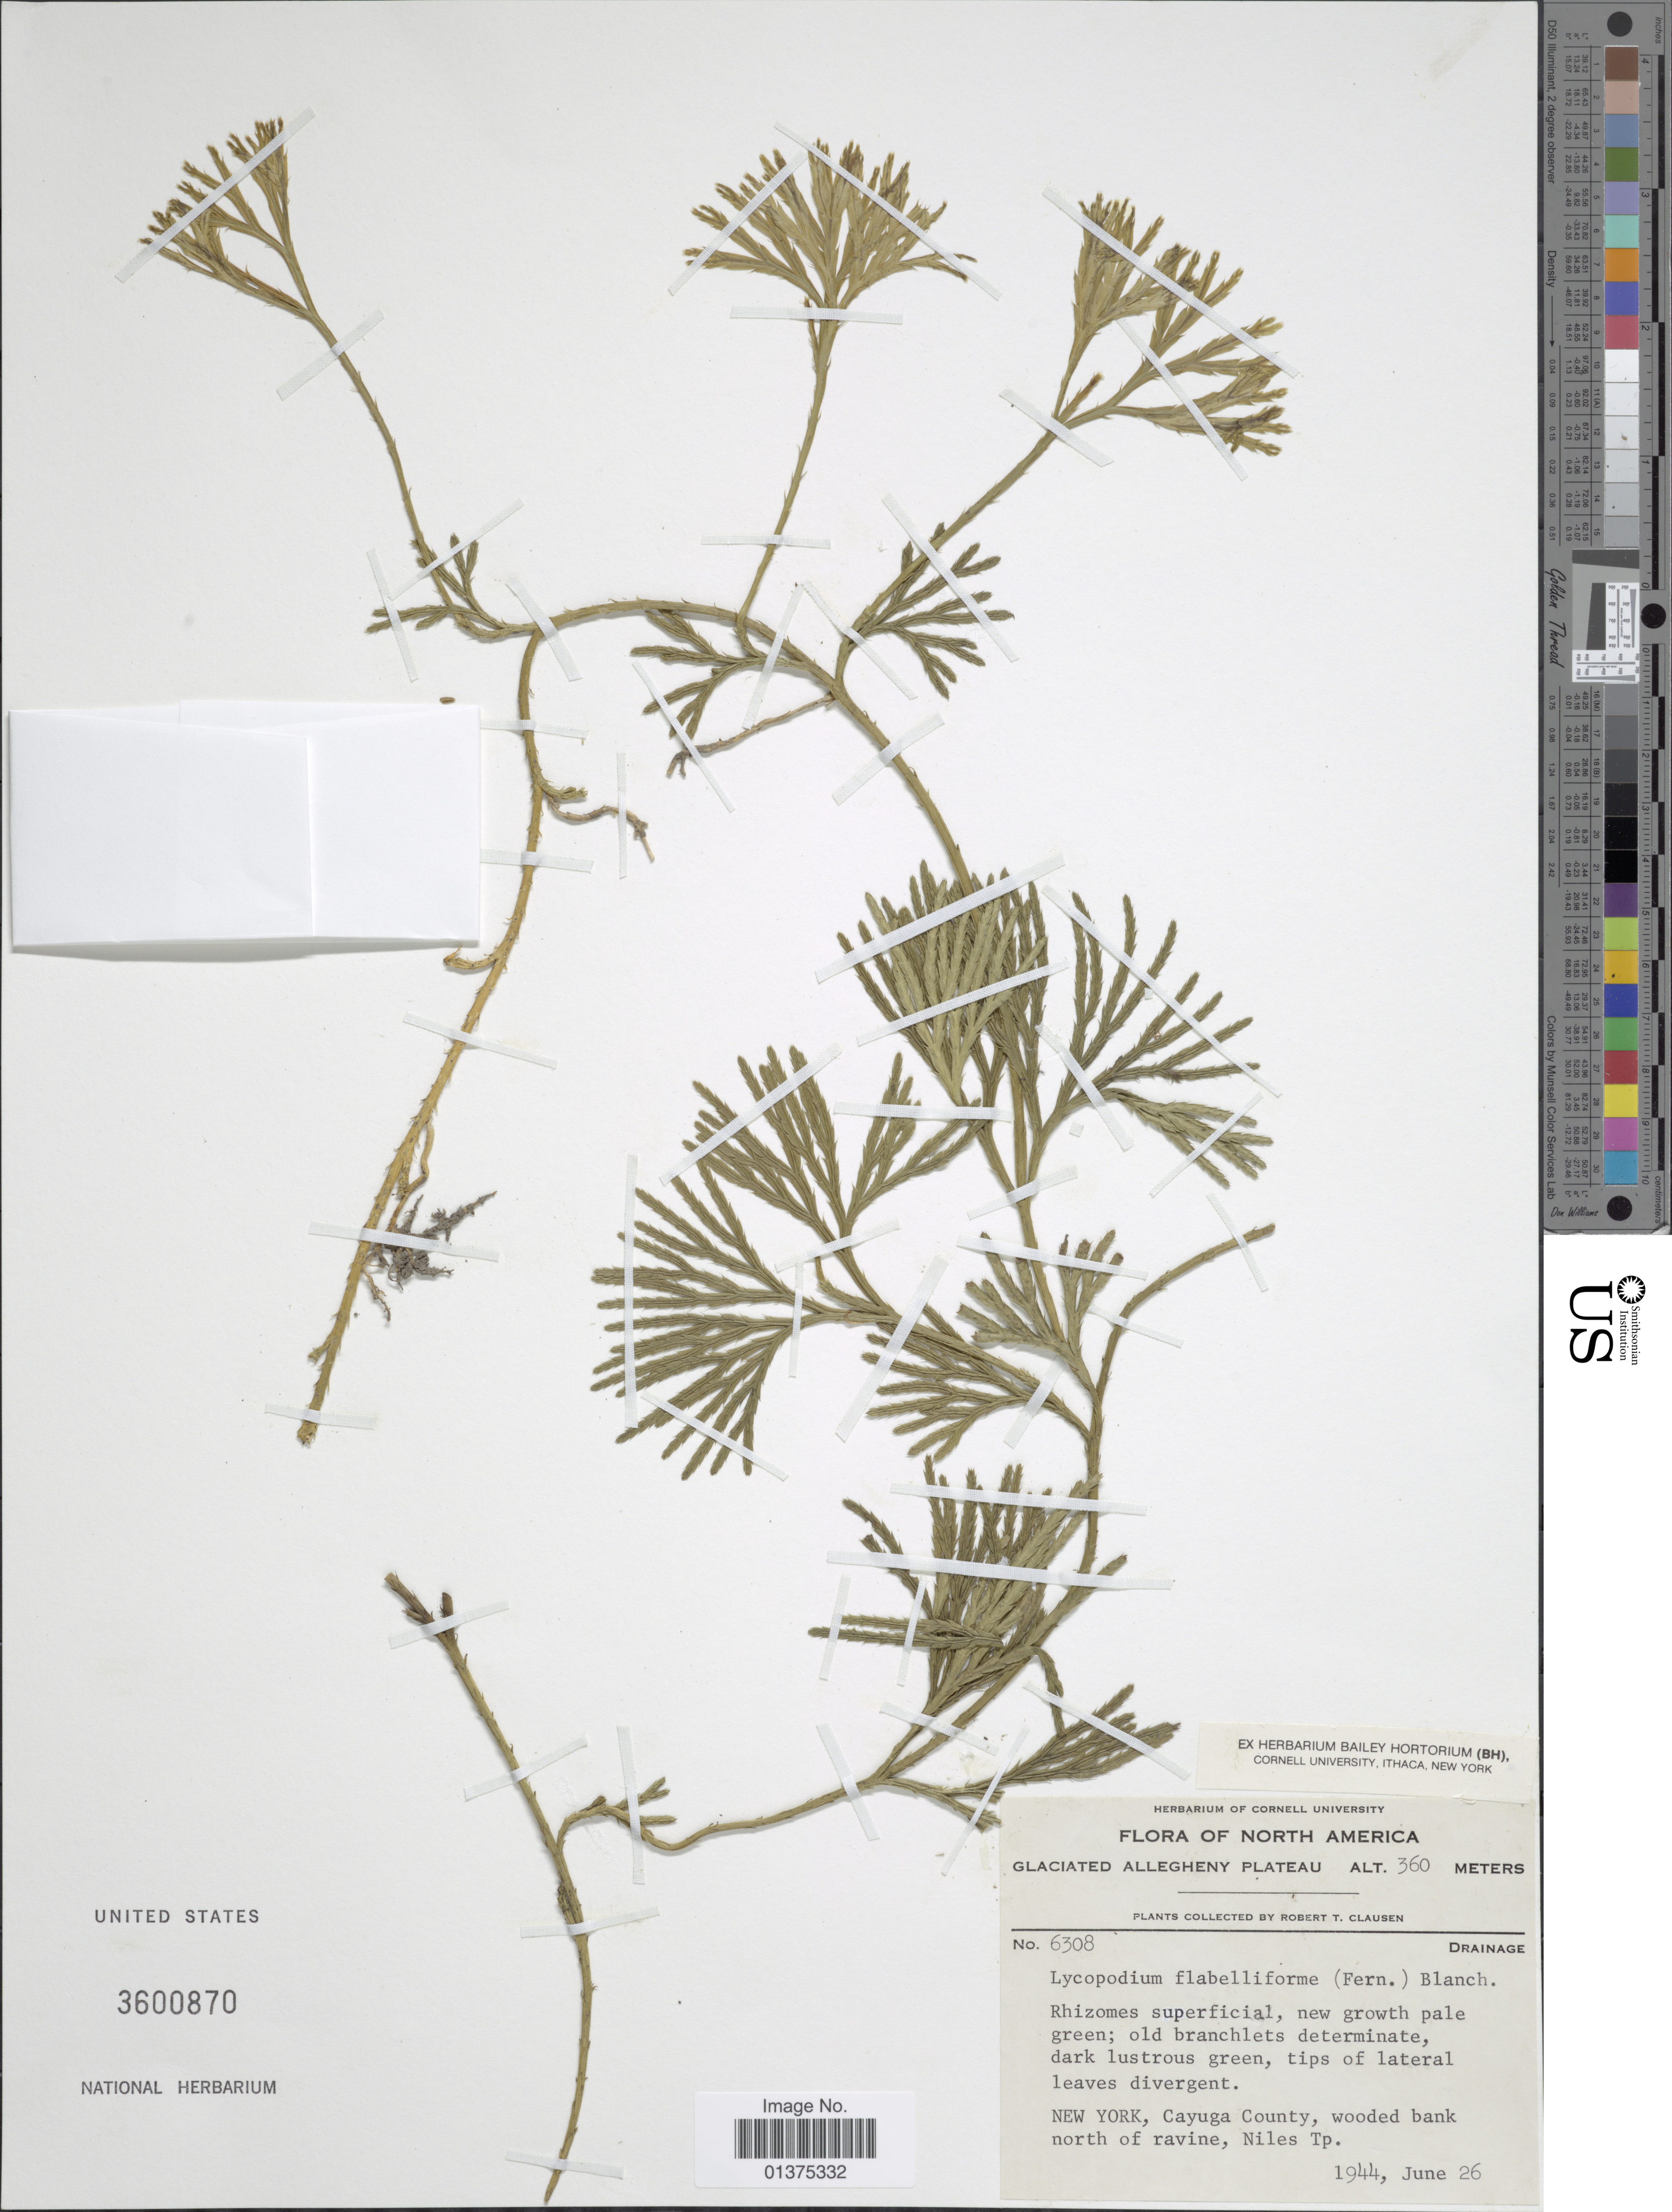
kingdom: Plantae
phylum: Tracheophyta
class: Lycopodiopsida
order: Lycopodiales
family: Lycopodiaceae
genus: Diphasiastrum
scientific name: Diphasiastrum digitatum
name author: (Dill. ex A. Braun) Holub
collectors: R. T. Clausen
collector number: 6308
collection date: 1944-06-26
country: United States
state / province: New York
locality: North America, Glaciated allegheny Plateau, Cayuga County, wooded bank north of ravine, Niles Tp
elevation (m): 360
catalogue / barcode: US 3600870